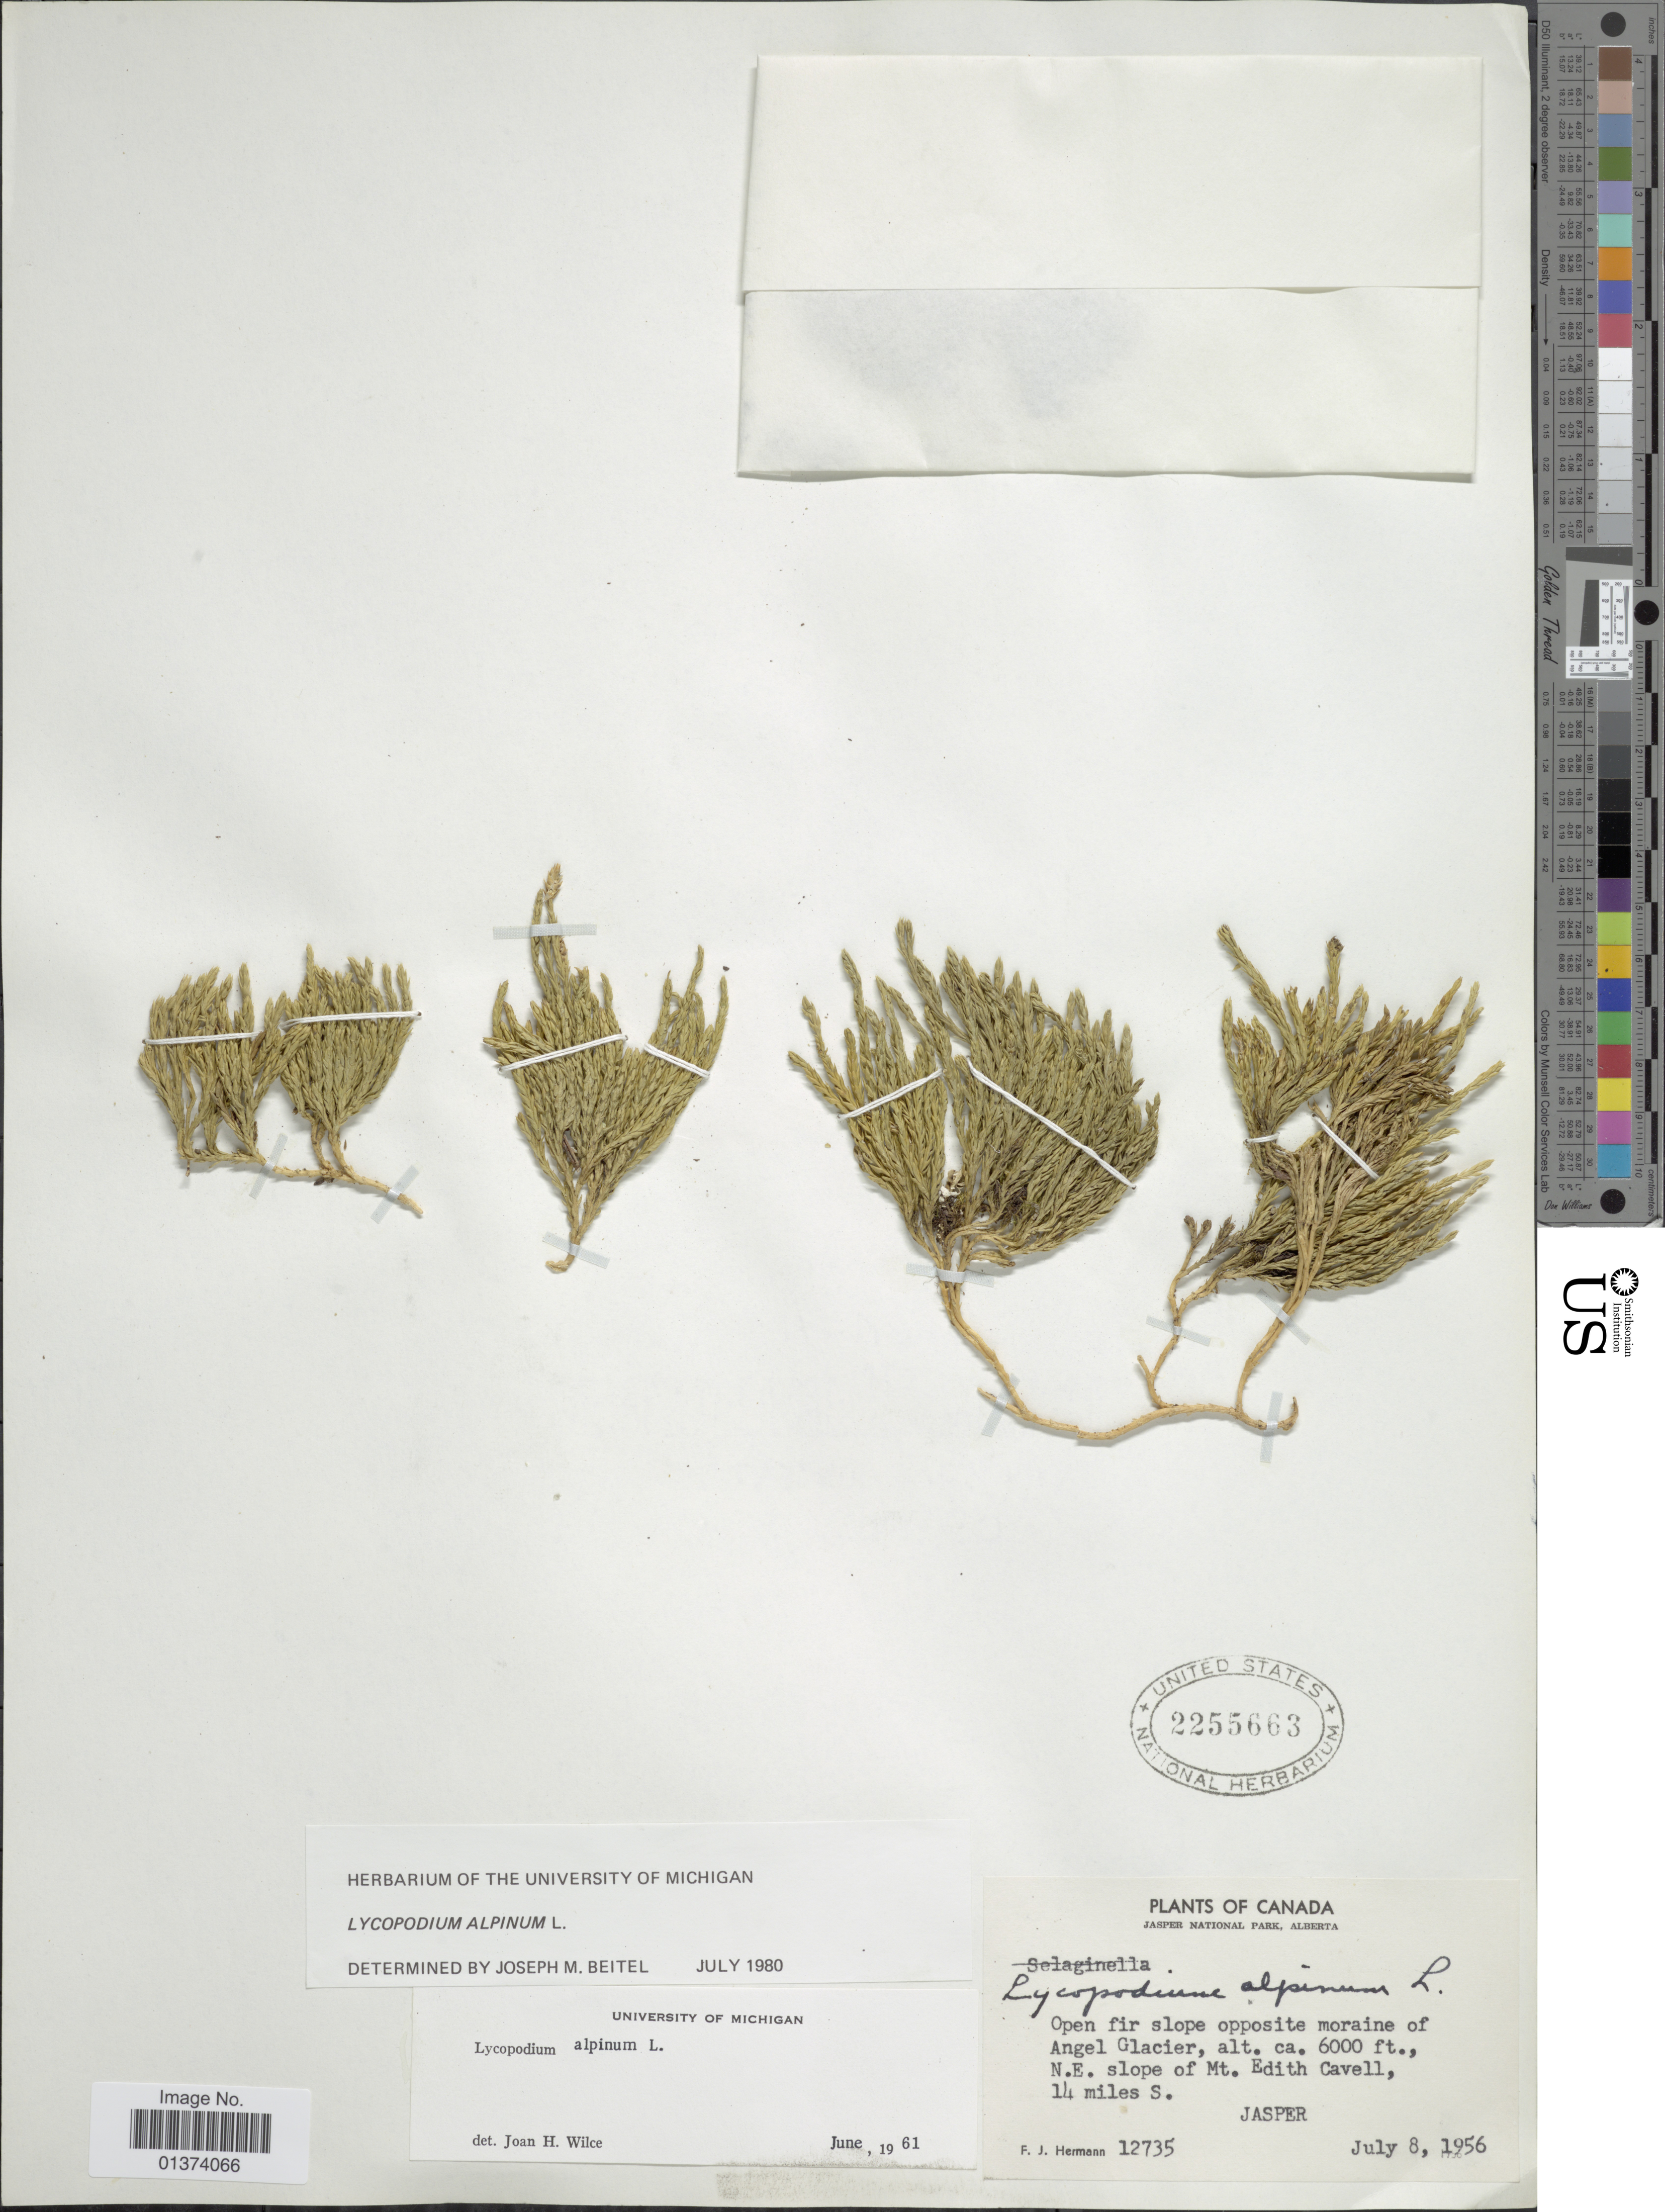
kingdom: Plantae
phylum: Tracheophyta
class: Lycopodiopsida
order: Lycopodiales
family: Lycopodiaceae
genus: Diphasiastrum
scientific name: Diphasiastrum alpinum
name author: (L.) Holub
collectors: F. J. Hermann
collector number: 12735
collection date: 1956-07-08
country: Canada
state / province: Alberta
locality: Jasper National Park, Alberta, open fir slope opposite moraine of Angel Glacier, N.E. slope of Mt. Edith Cavell, 14 miles S. Jasper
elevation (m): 1829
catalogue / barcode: US 2255663